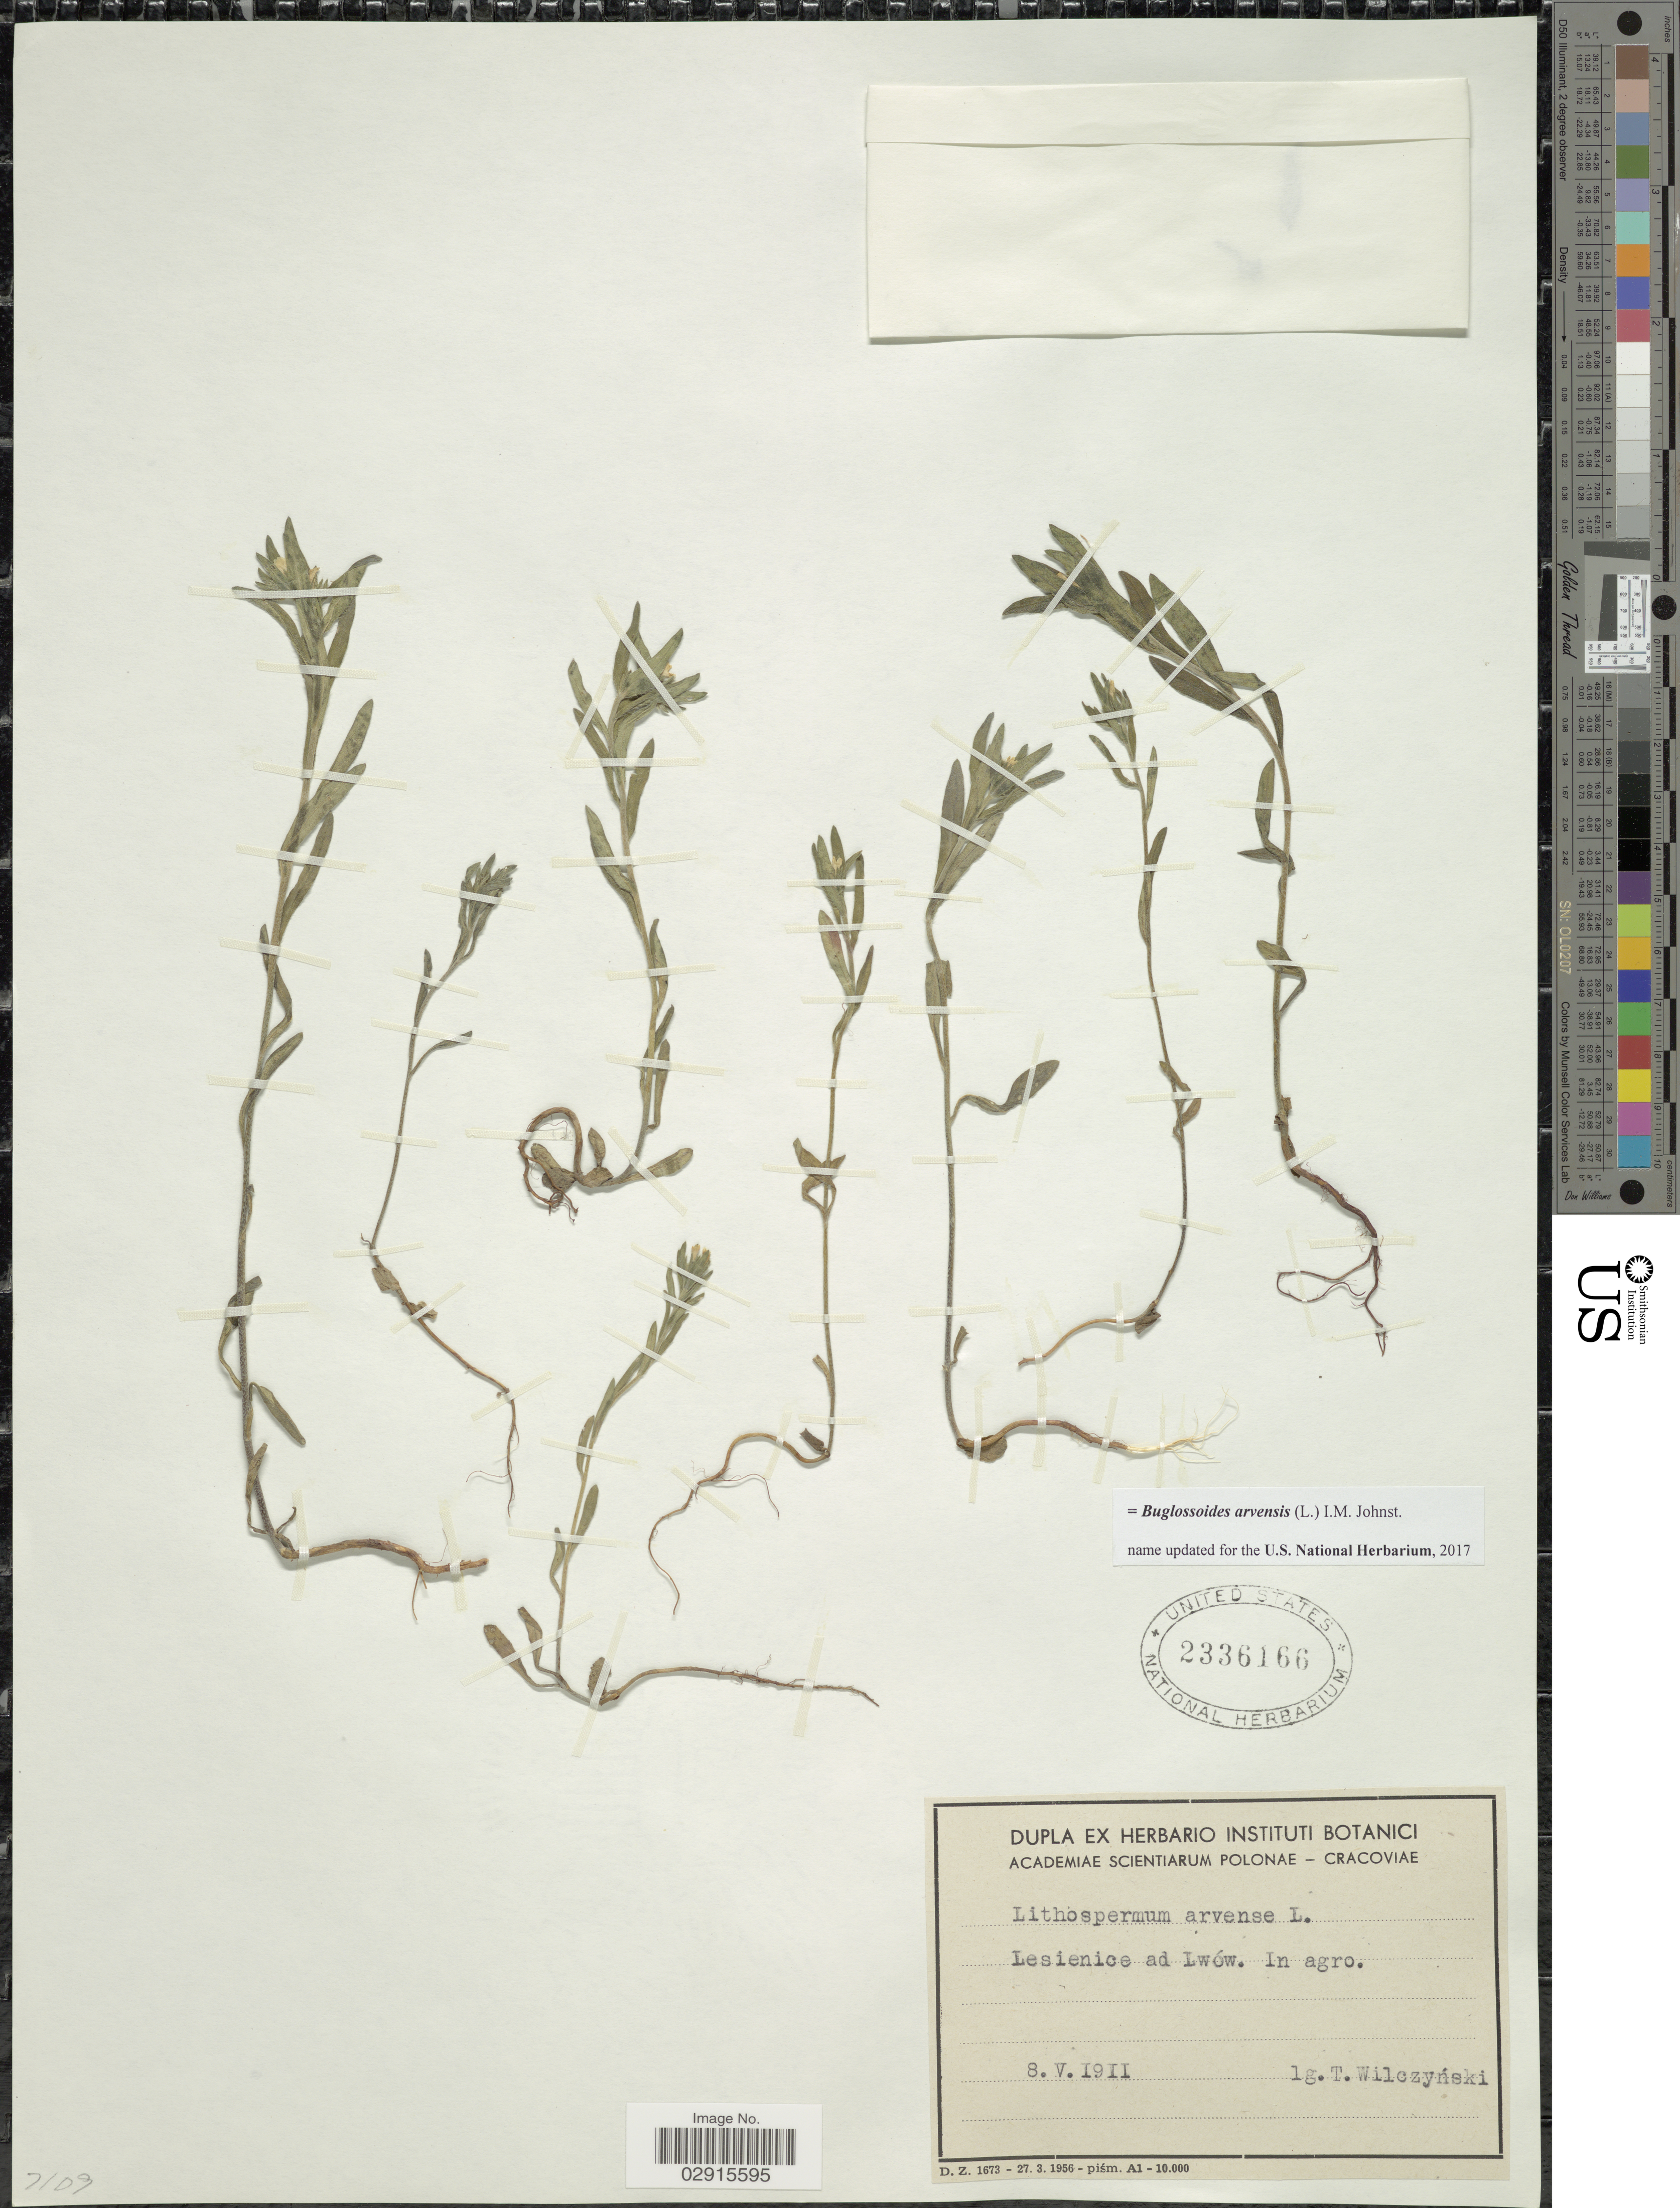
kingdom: Plantae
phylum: Tracheophyta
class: Magnoliopsida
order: Boraginales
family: Boraginaceae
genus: Buglossoides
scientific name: Buglossoides arvensis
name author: (L.) I.M. Johnst.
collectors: T. Wilczynski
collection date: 1911-05-08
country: Poland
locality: Lesienice ad Lwów.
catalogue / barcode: US 2336166